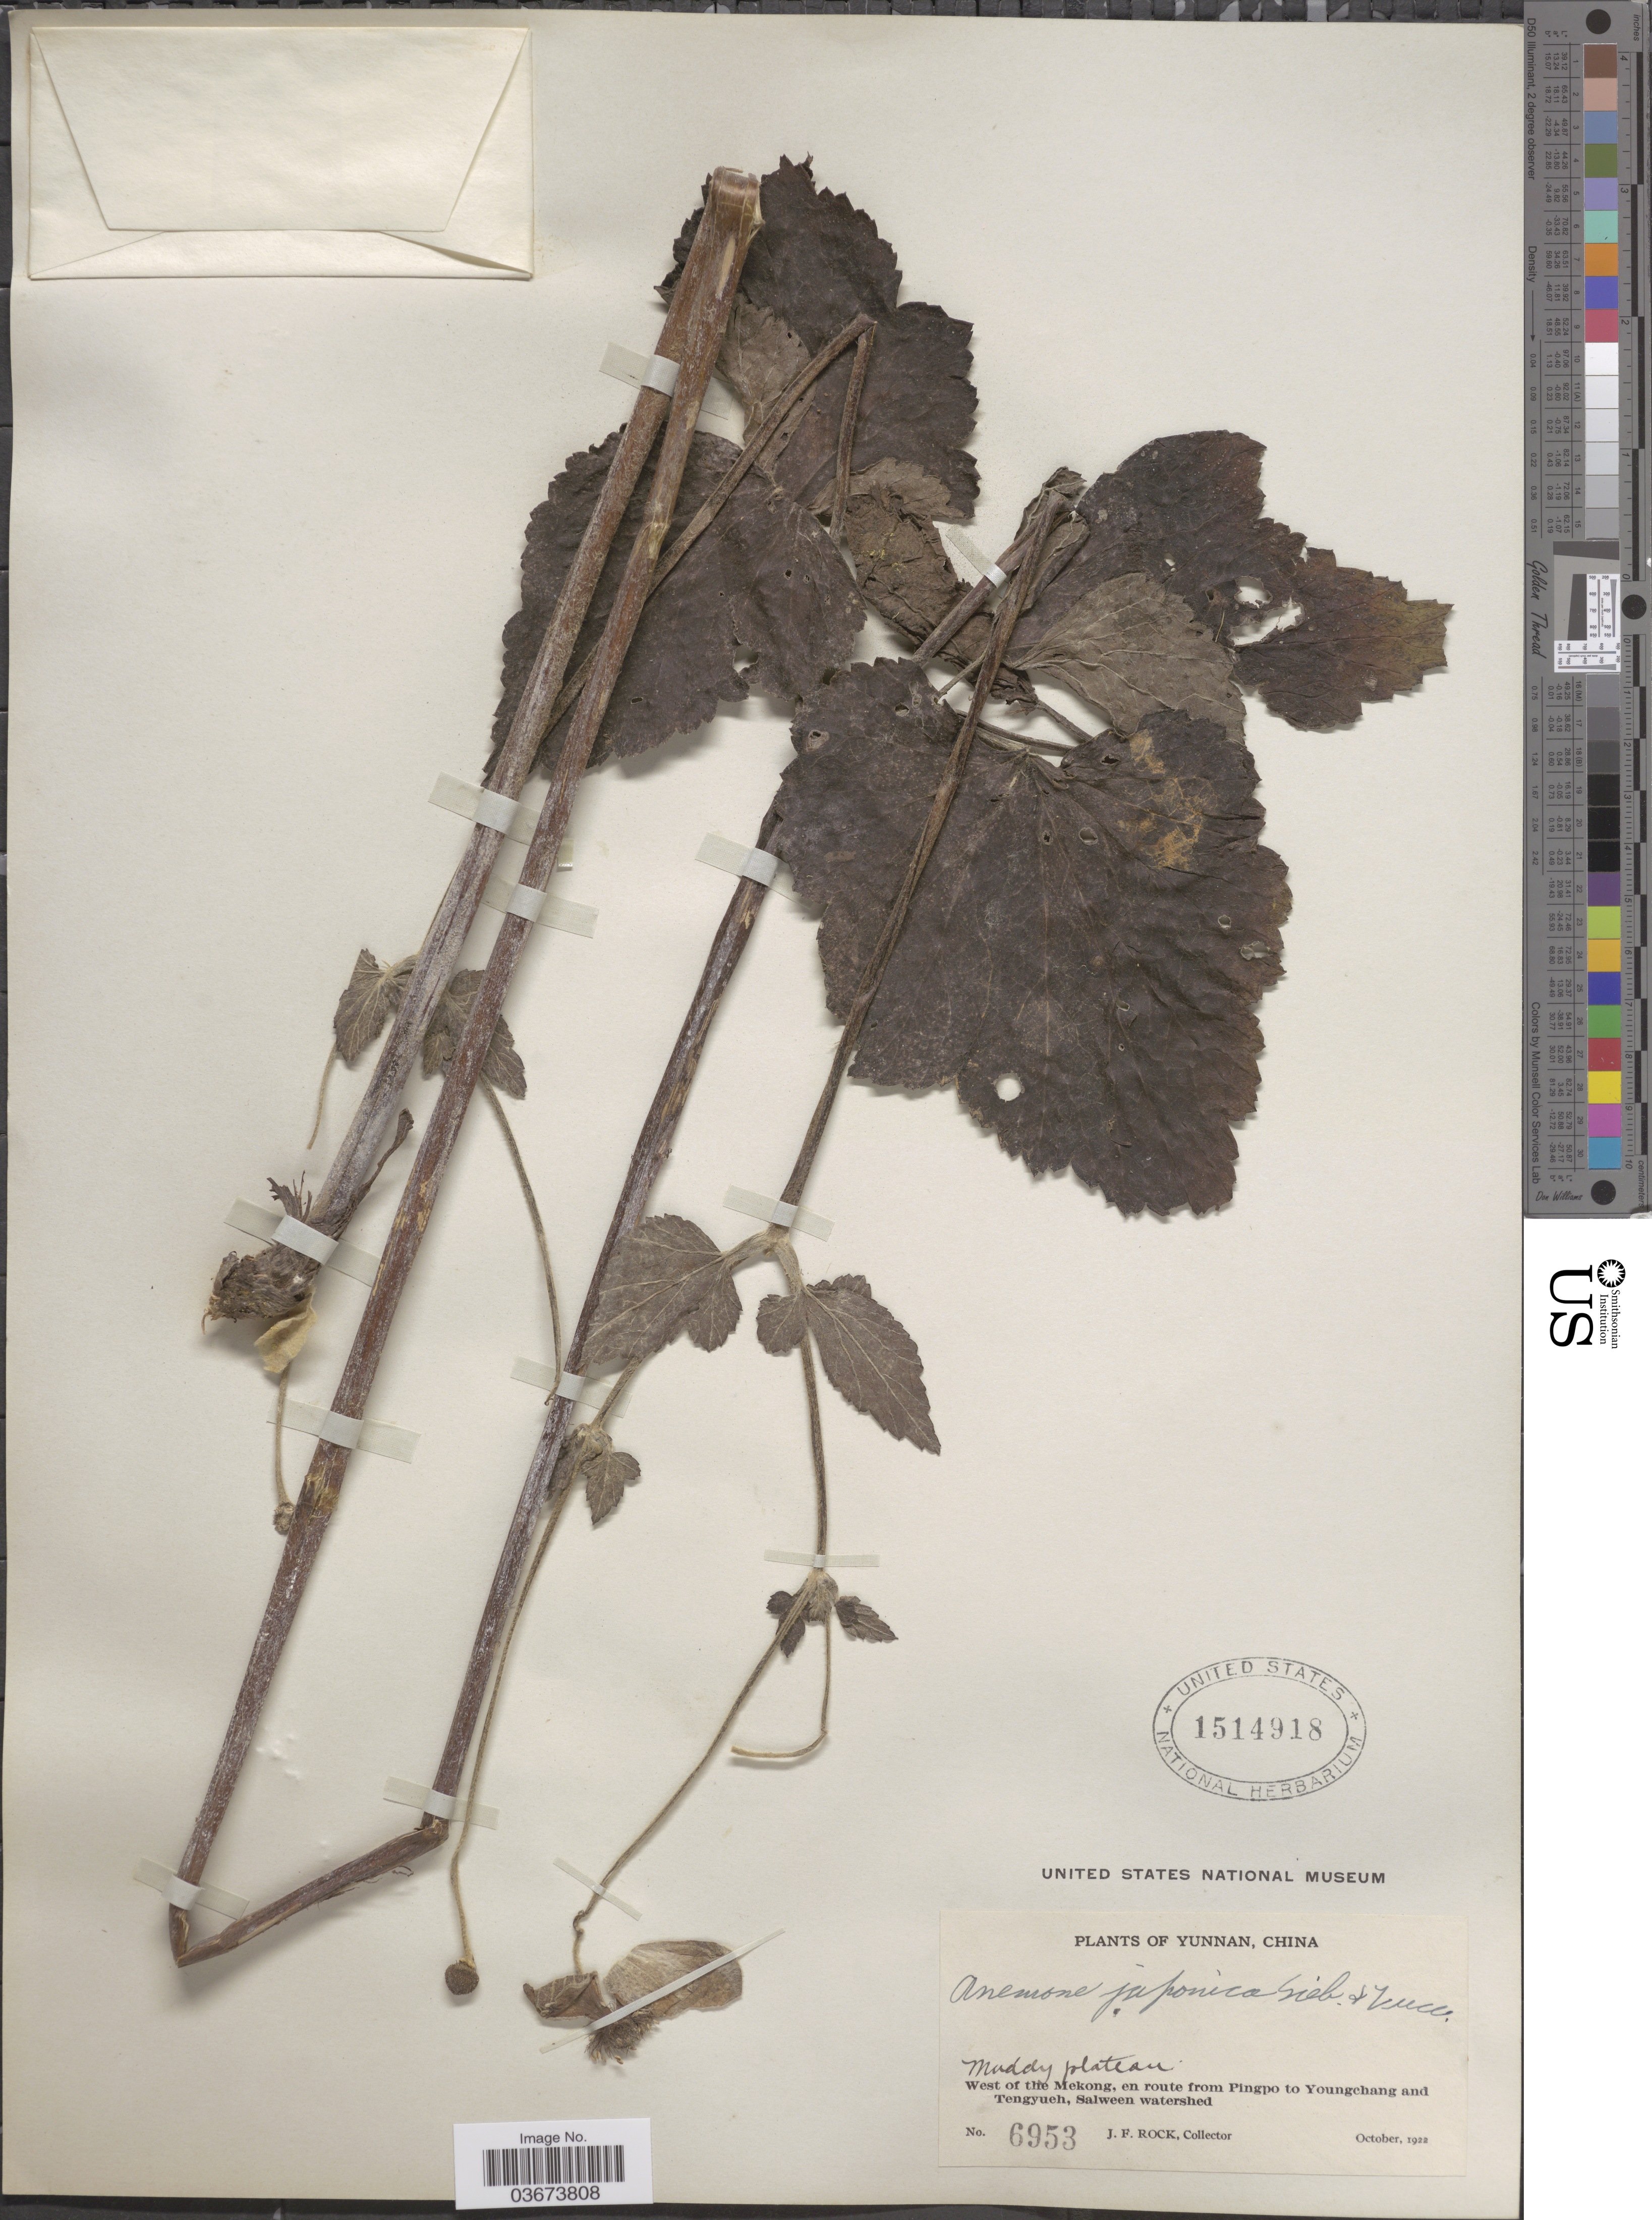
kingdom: Plantae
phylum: Tracheophyta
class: Magnoliopsida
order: Ranunculales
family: Ranunculaceae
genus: Anemone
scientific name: Anemone japonica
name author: Houtt.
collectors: J. Rock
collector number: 6953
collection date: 1922-10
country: China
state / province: Yunnan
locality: West of the Mekong, en route from Pingpo to Youngchang and Tengyueh, Salween watershed.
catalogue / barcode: US 1514918